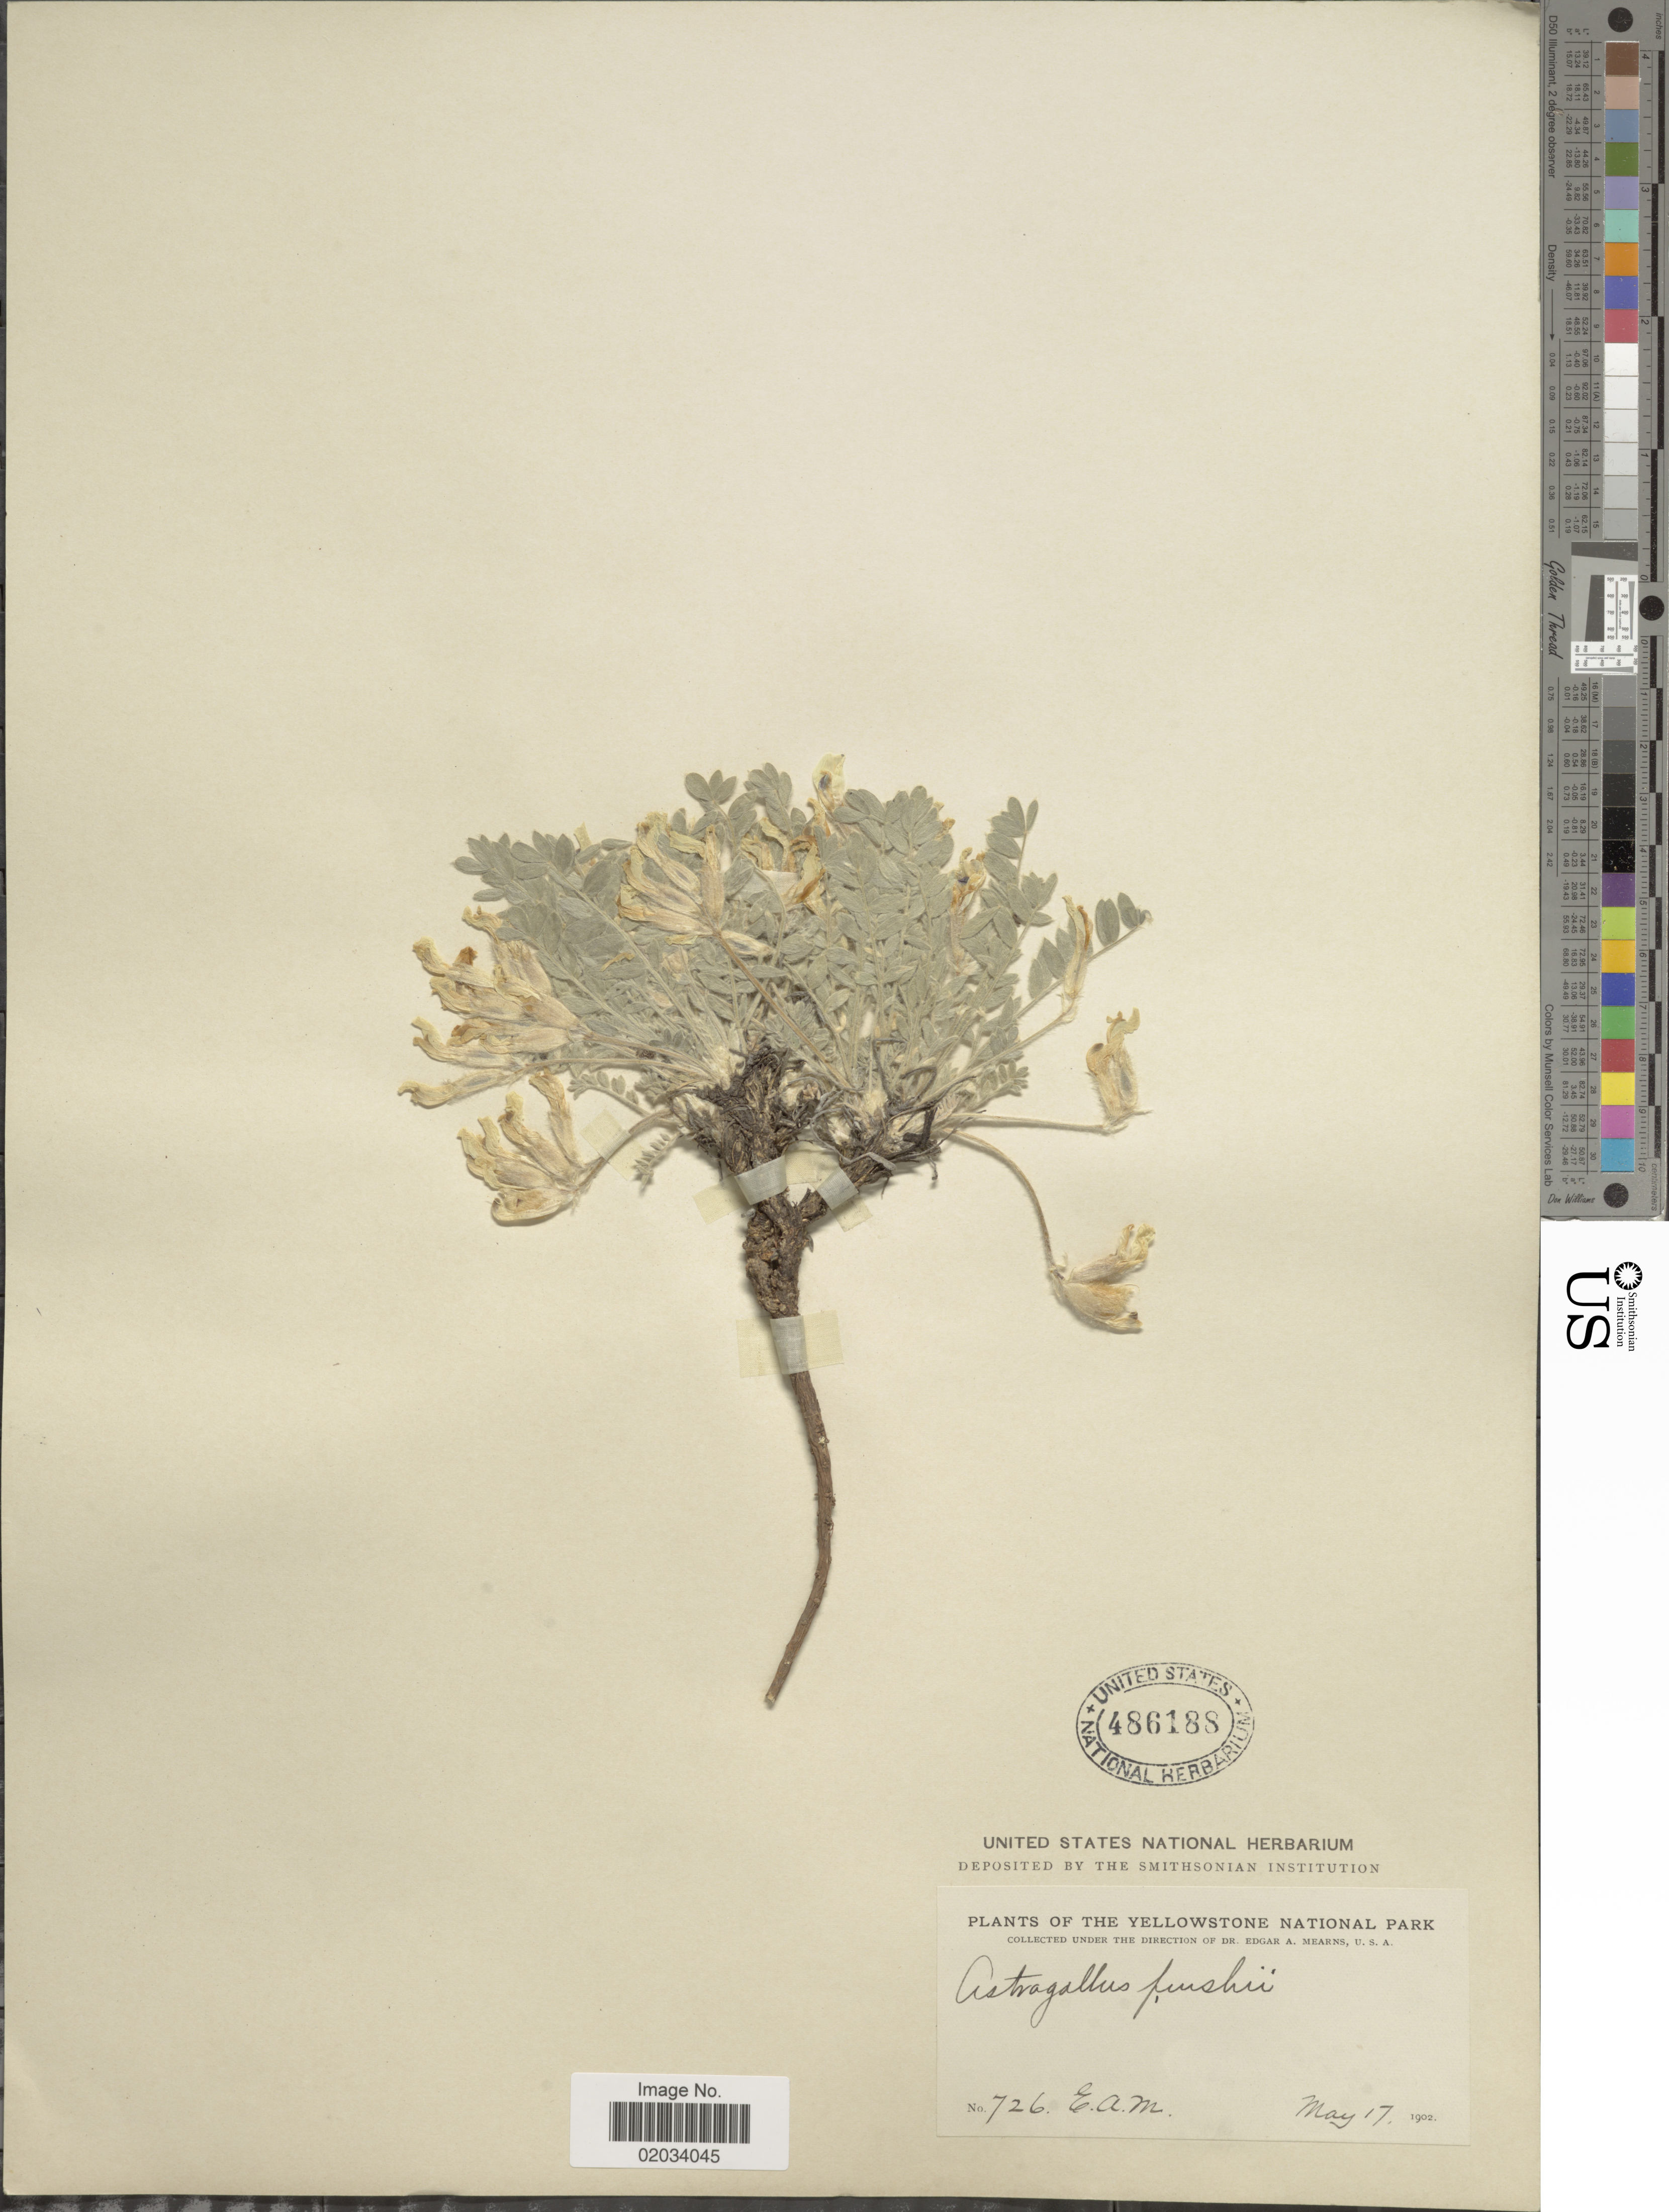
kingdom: Plantae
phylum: Tracheophyta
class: Magnoliopsida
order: Fabales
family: Fabaceae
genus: Astragalus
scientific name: Astragalus purshii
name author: Douglas ex Hook.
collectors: E. A. Mearns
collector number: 726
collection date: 1902-05-17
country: United States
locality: Yellowstone National Park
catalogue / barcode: US 486188